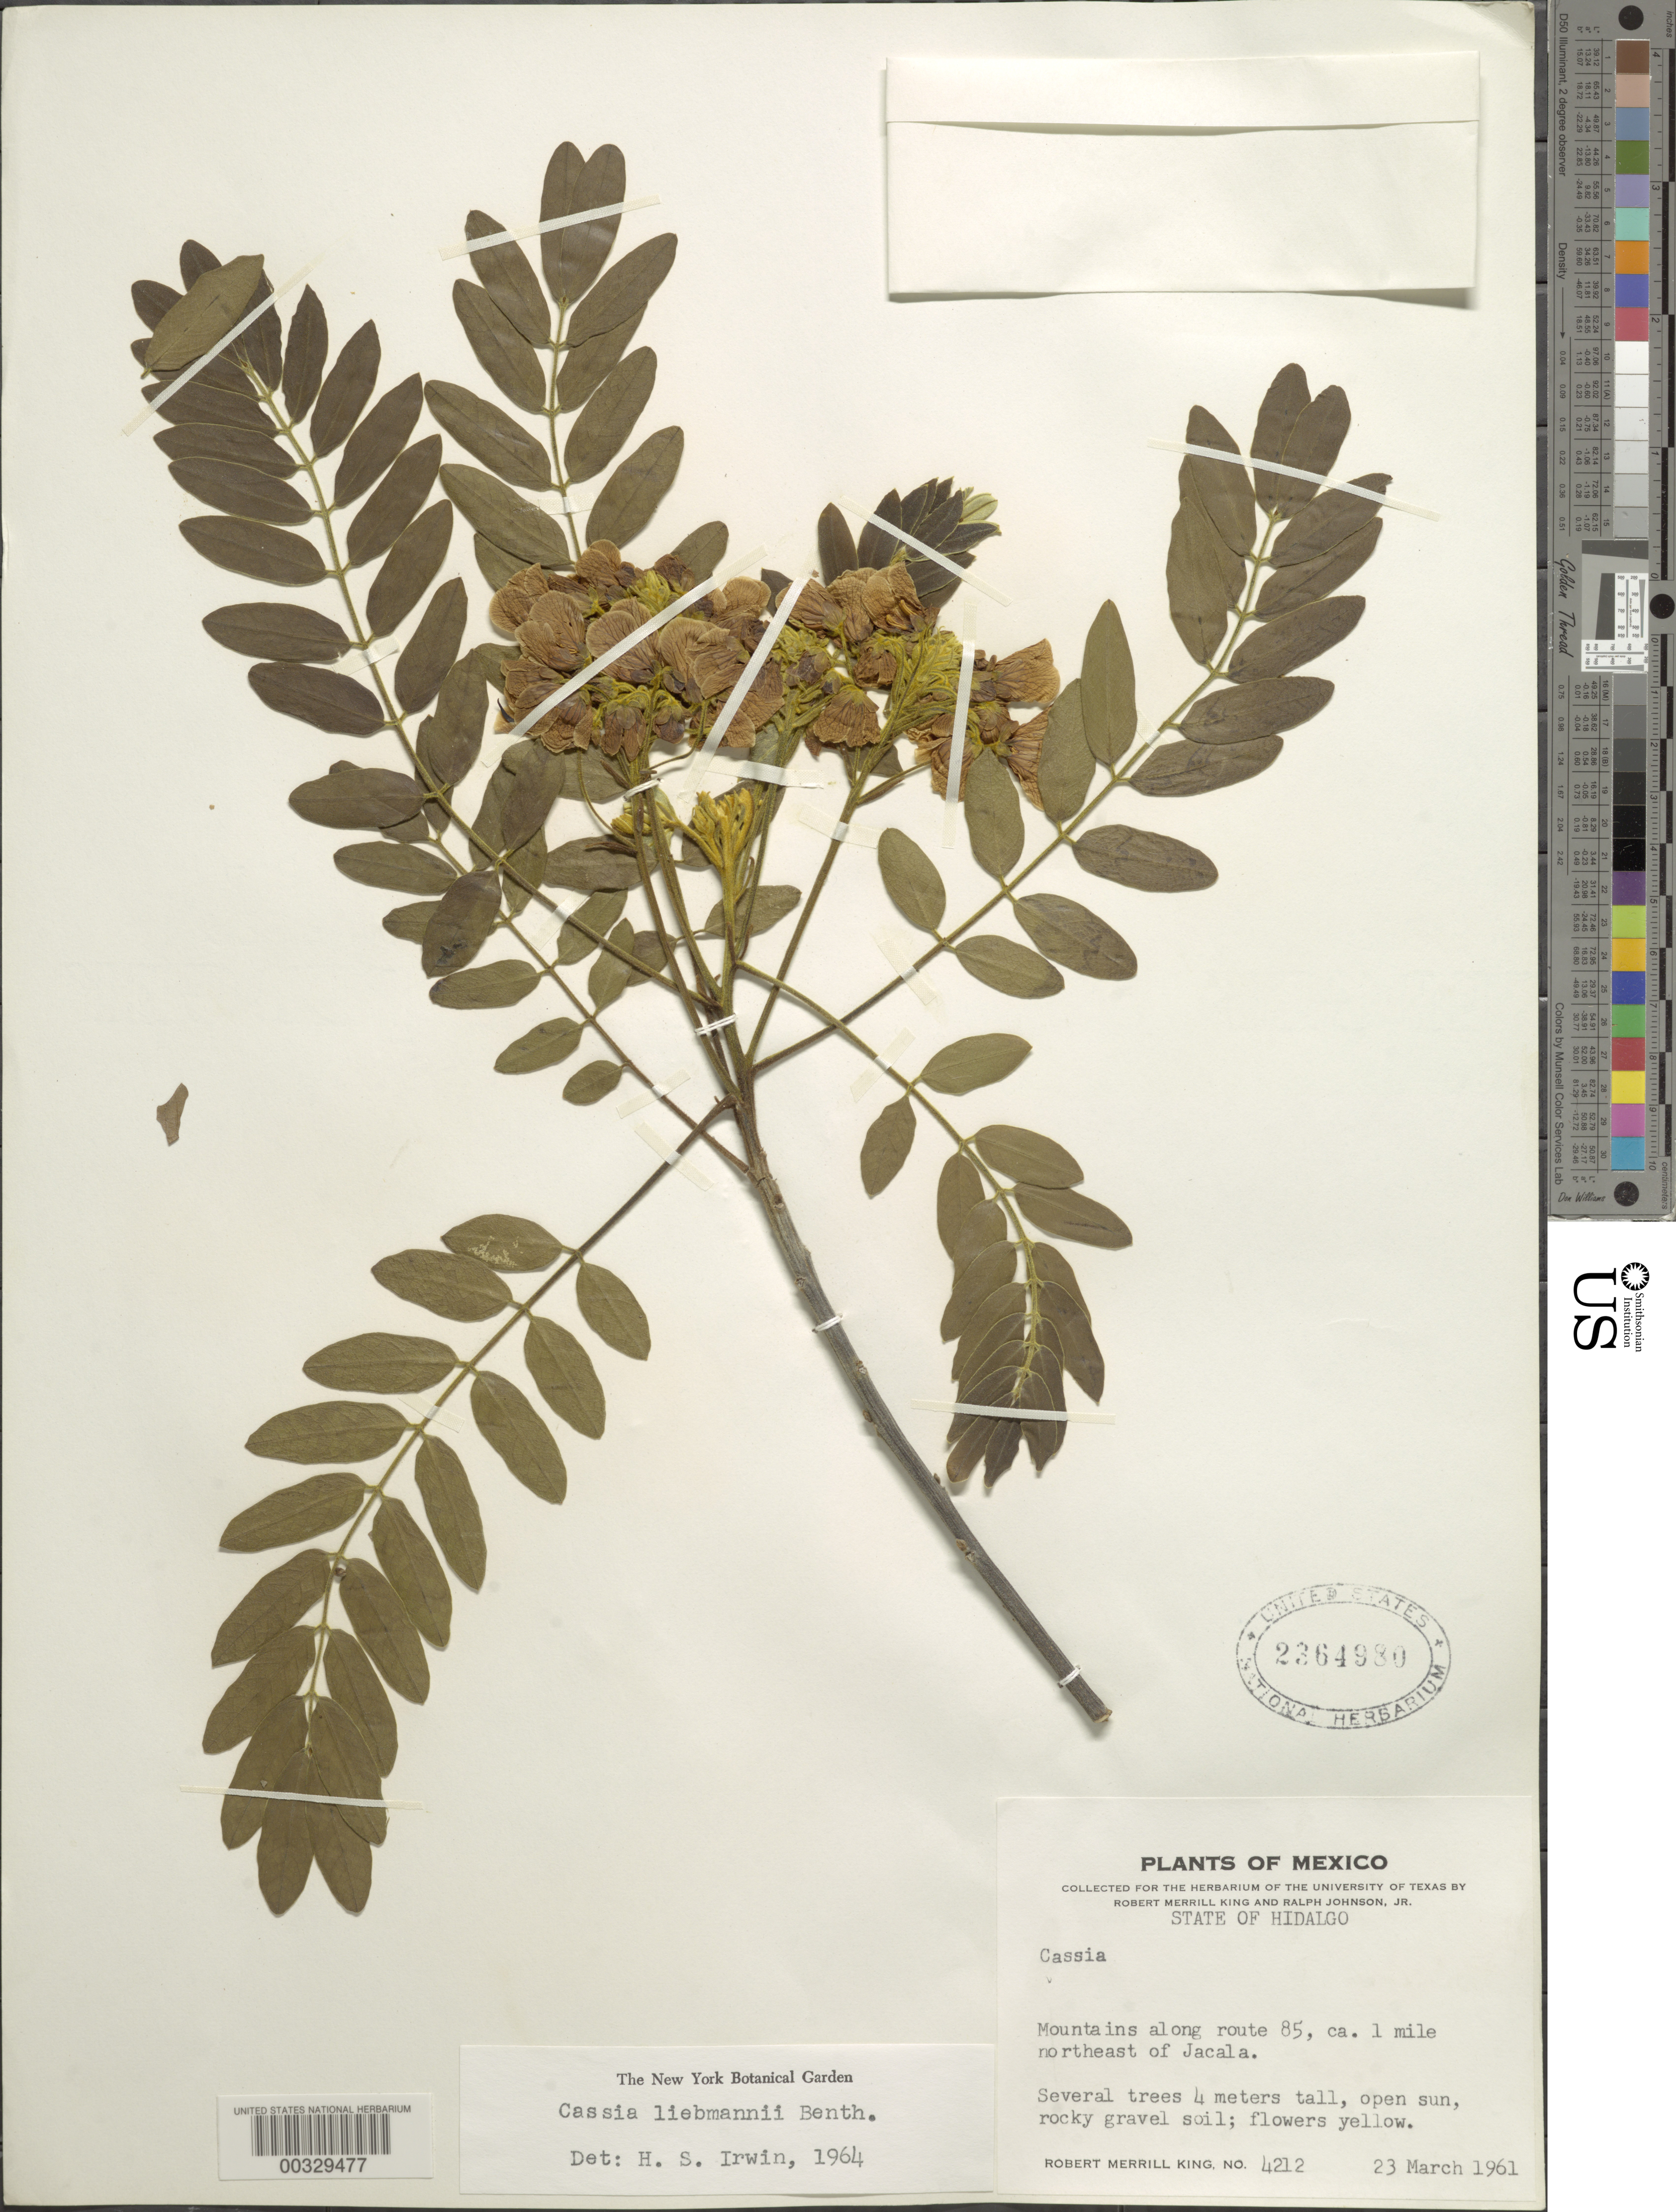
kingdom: Plantae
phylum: Tracheophyta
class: Magnoliopsida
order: Fabales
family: Fabaceae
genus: Senna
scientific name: Senna racemosa var. liebmannii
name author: (Benth.) H.S. Irwin & Barneby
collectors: R. M. King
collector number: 4212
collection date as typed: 23 Mar 1961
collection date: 1961-03-23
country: Mexico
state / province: Hidalgo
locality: Along route 85, ca 1 mi NE of Jacala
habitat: Open sun, rocky gravel soil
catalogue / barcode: US 2364980